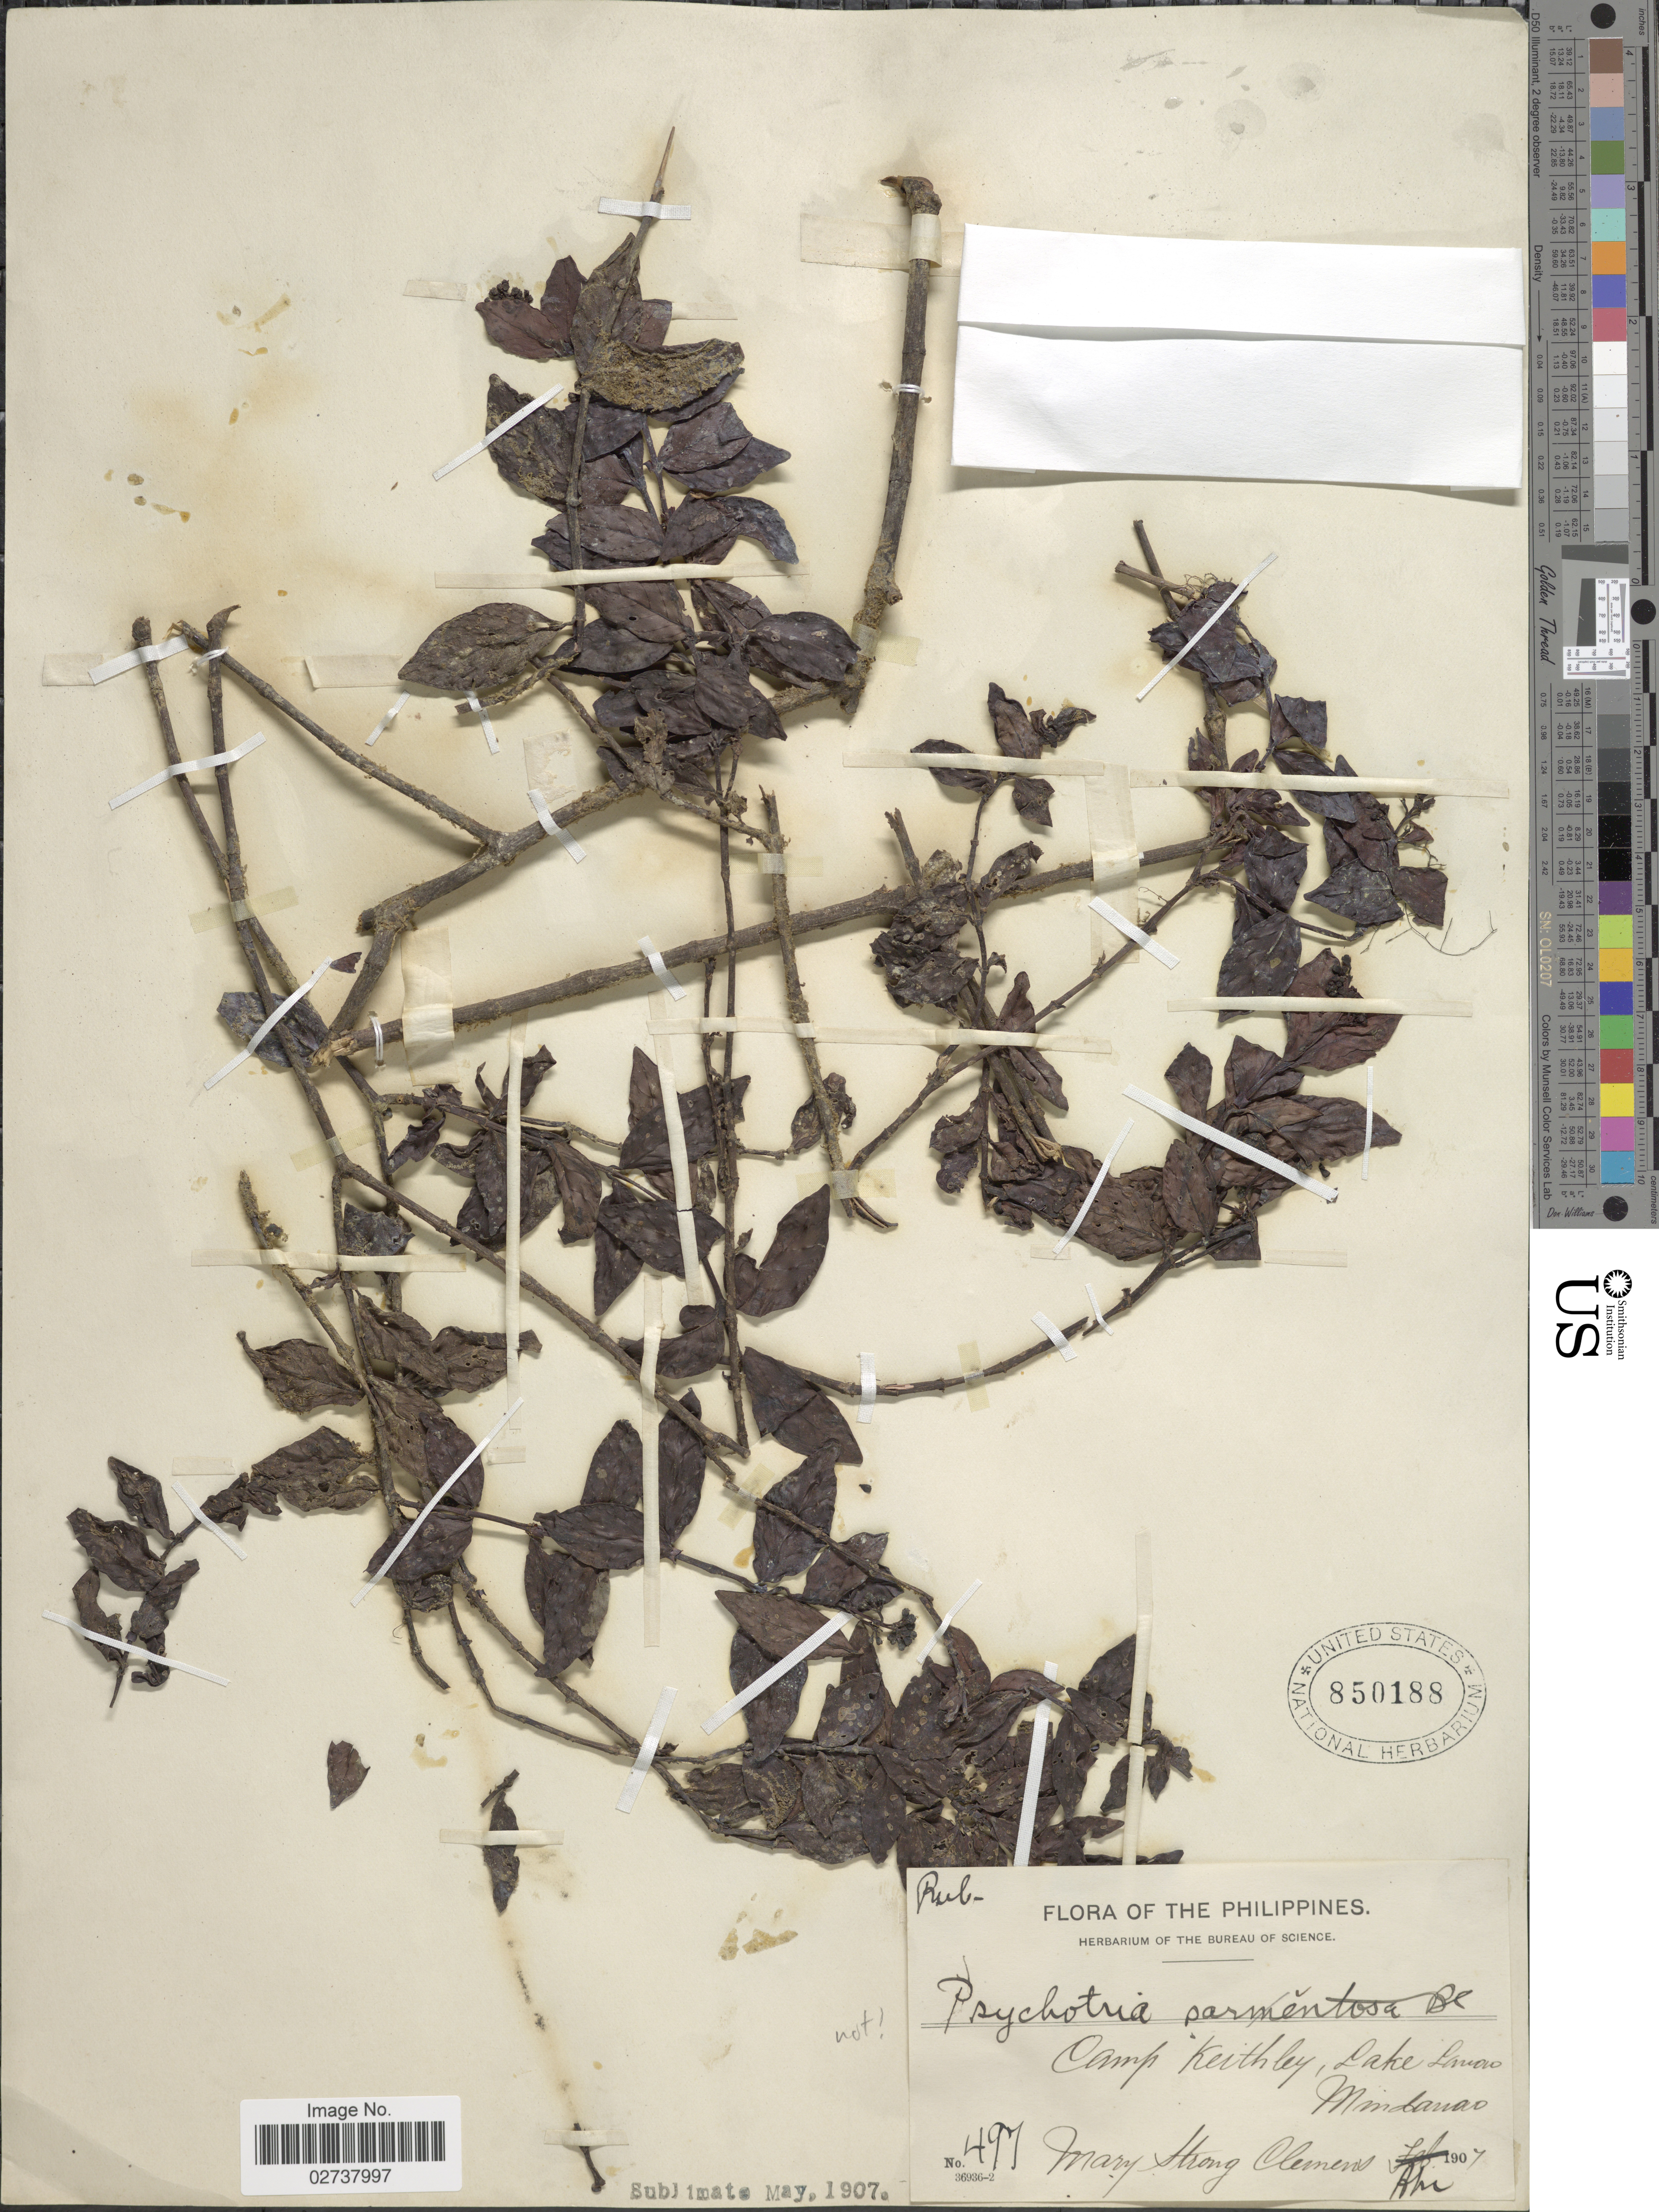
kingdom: Plantae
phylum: Tracheophyta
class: Magnoliopsida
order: Gentianales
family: Rubiaceae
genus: Psychotria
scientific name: Psychotria sp.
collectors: M. S. Clemens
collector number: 497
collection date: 1907-04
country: Philippines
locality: Camp Keithley, Lake Lanao, Mindanao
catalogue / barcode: US 850188